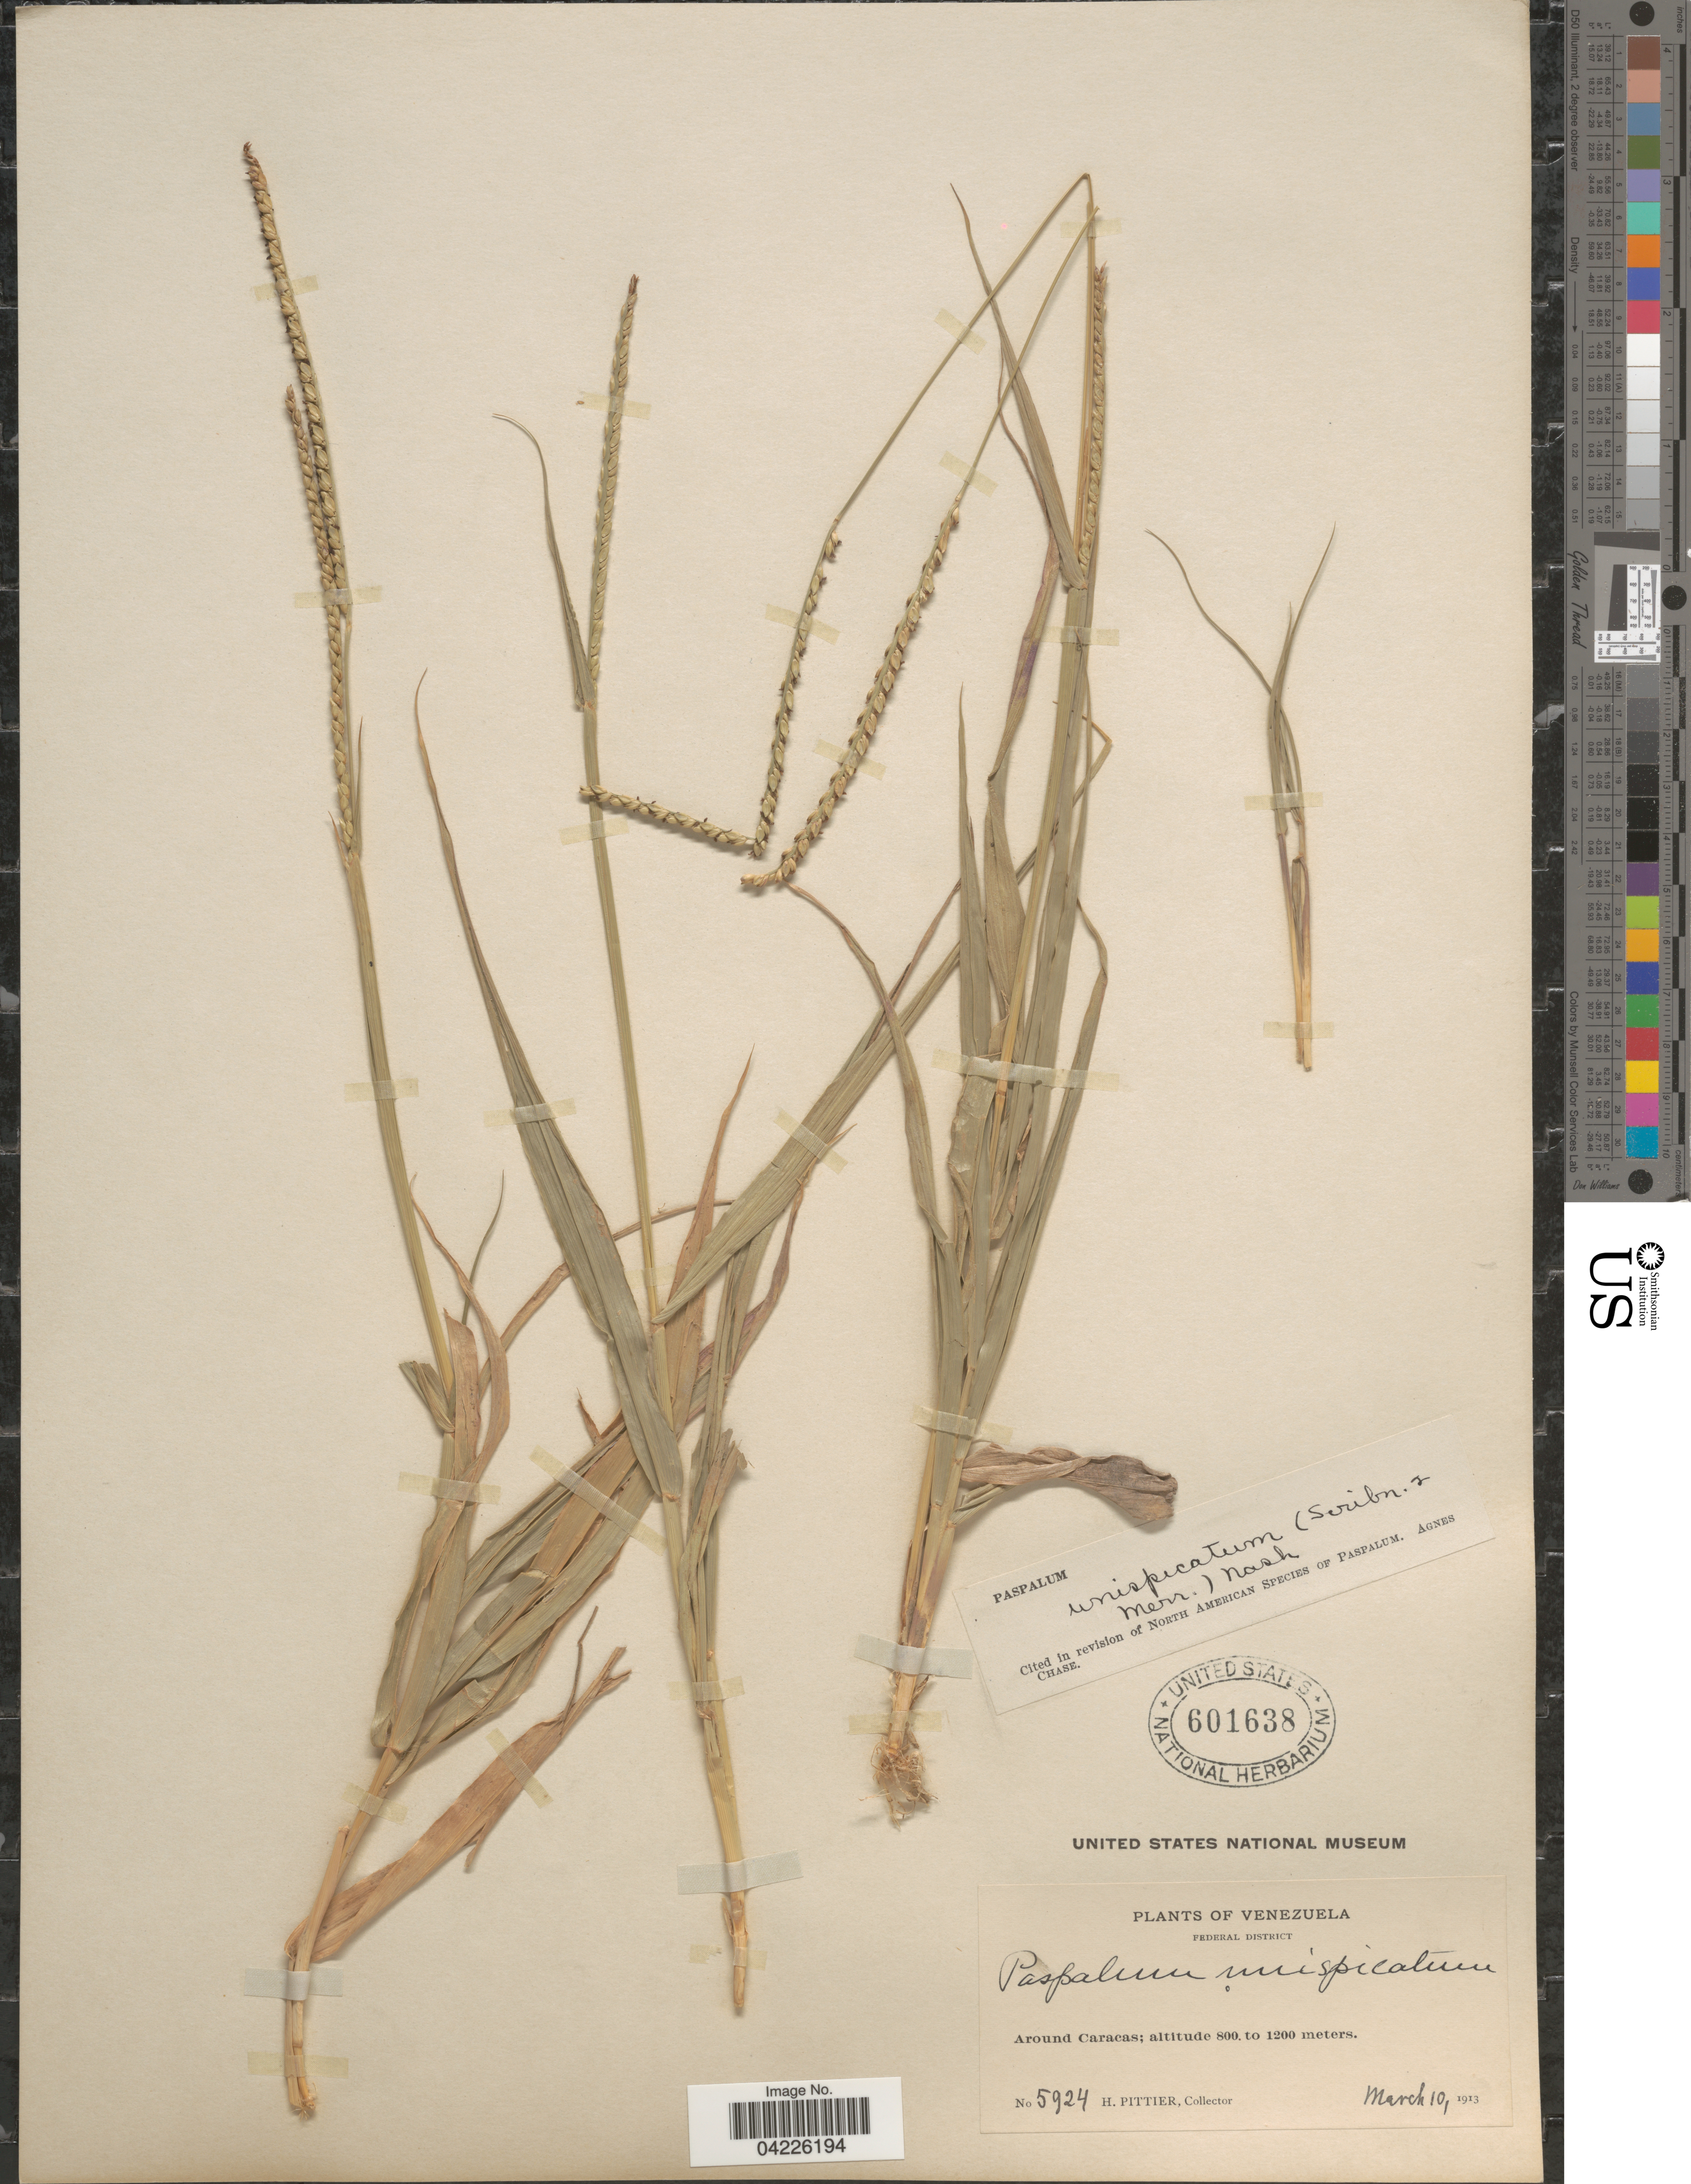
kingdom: Plantae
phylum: Tracheophyta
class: Liliopsida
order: Poales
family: Poaceae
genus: Paspalum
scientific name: Paspalum unispicatum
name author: (Scribn. & Merr.) Nash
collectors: H. F. Pittier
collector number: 5924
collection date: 1913-03-10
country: Venezuela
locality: Federal District. Around Caracas.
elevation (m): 800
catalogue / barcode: US 601638